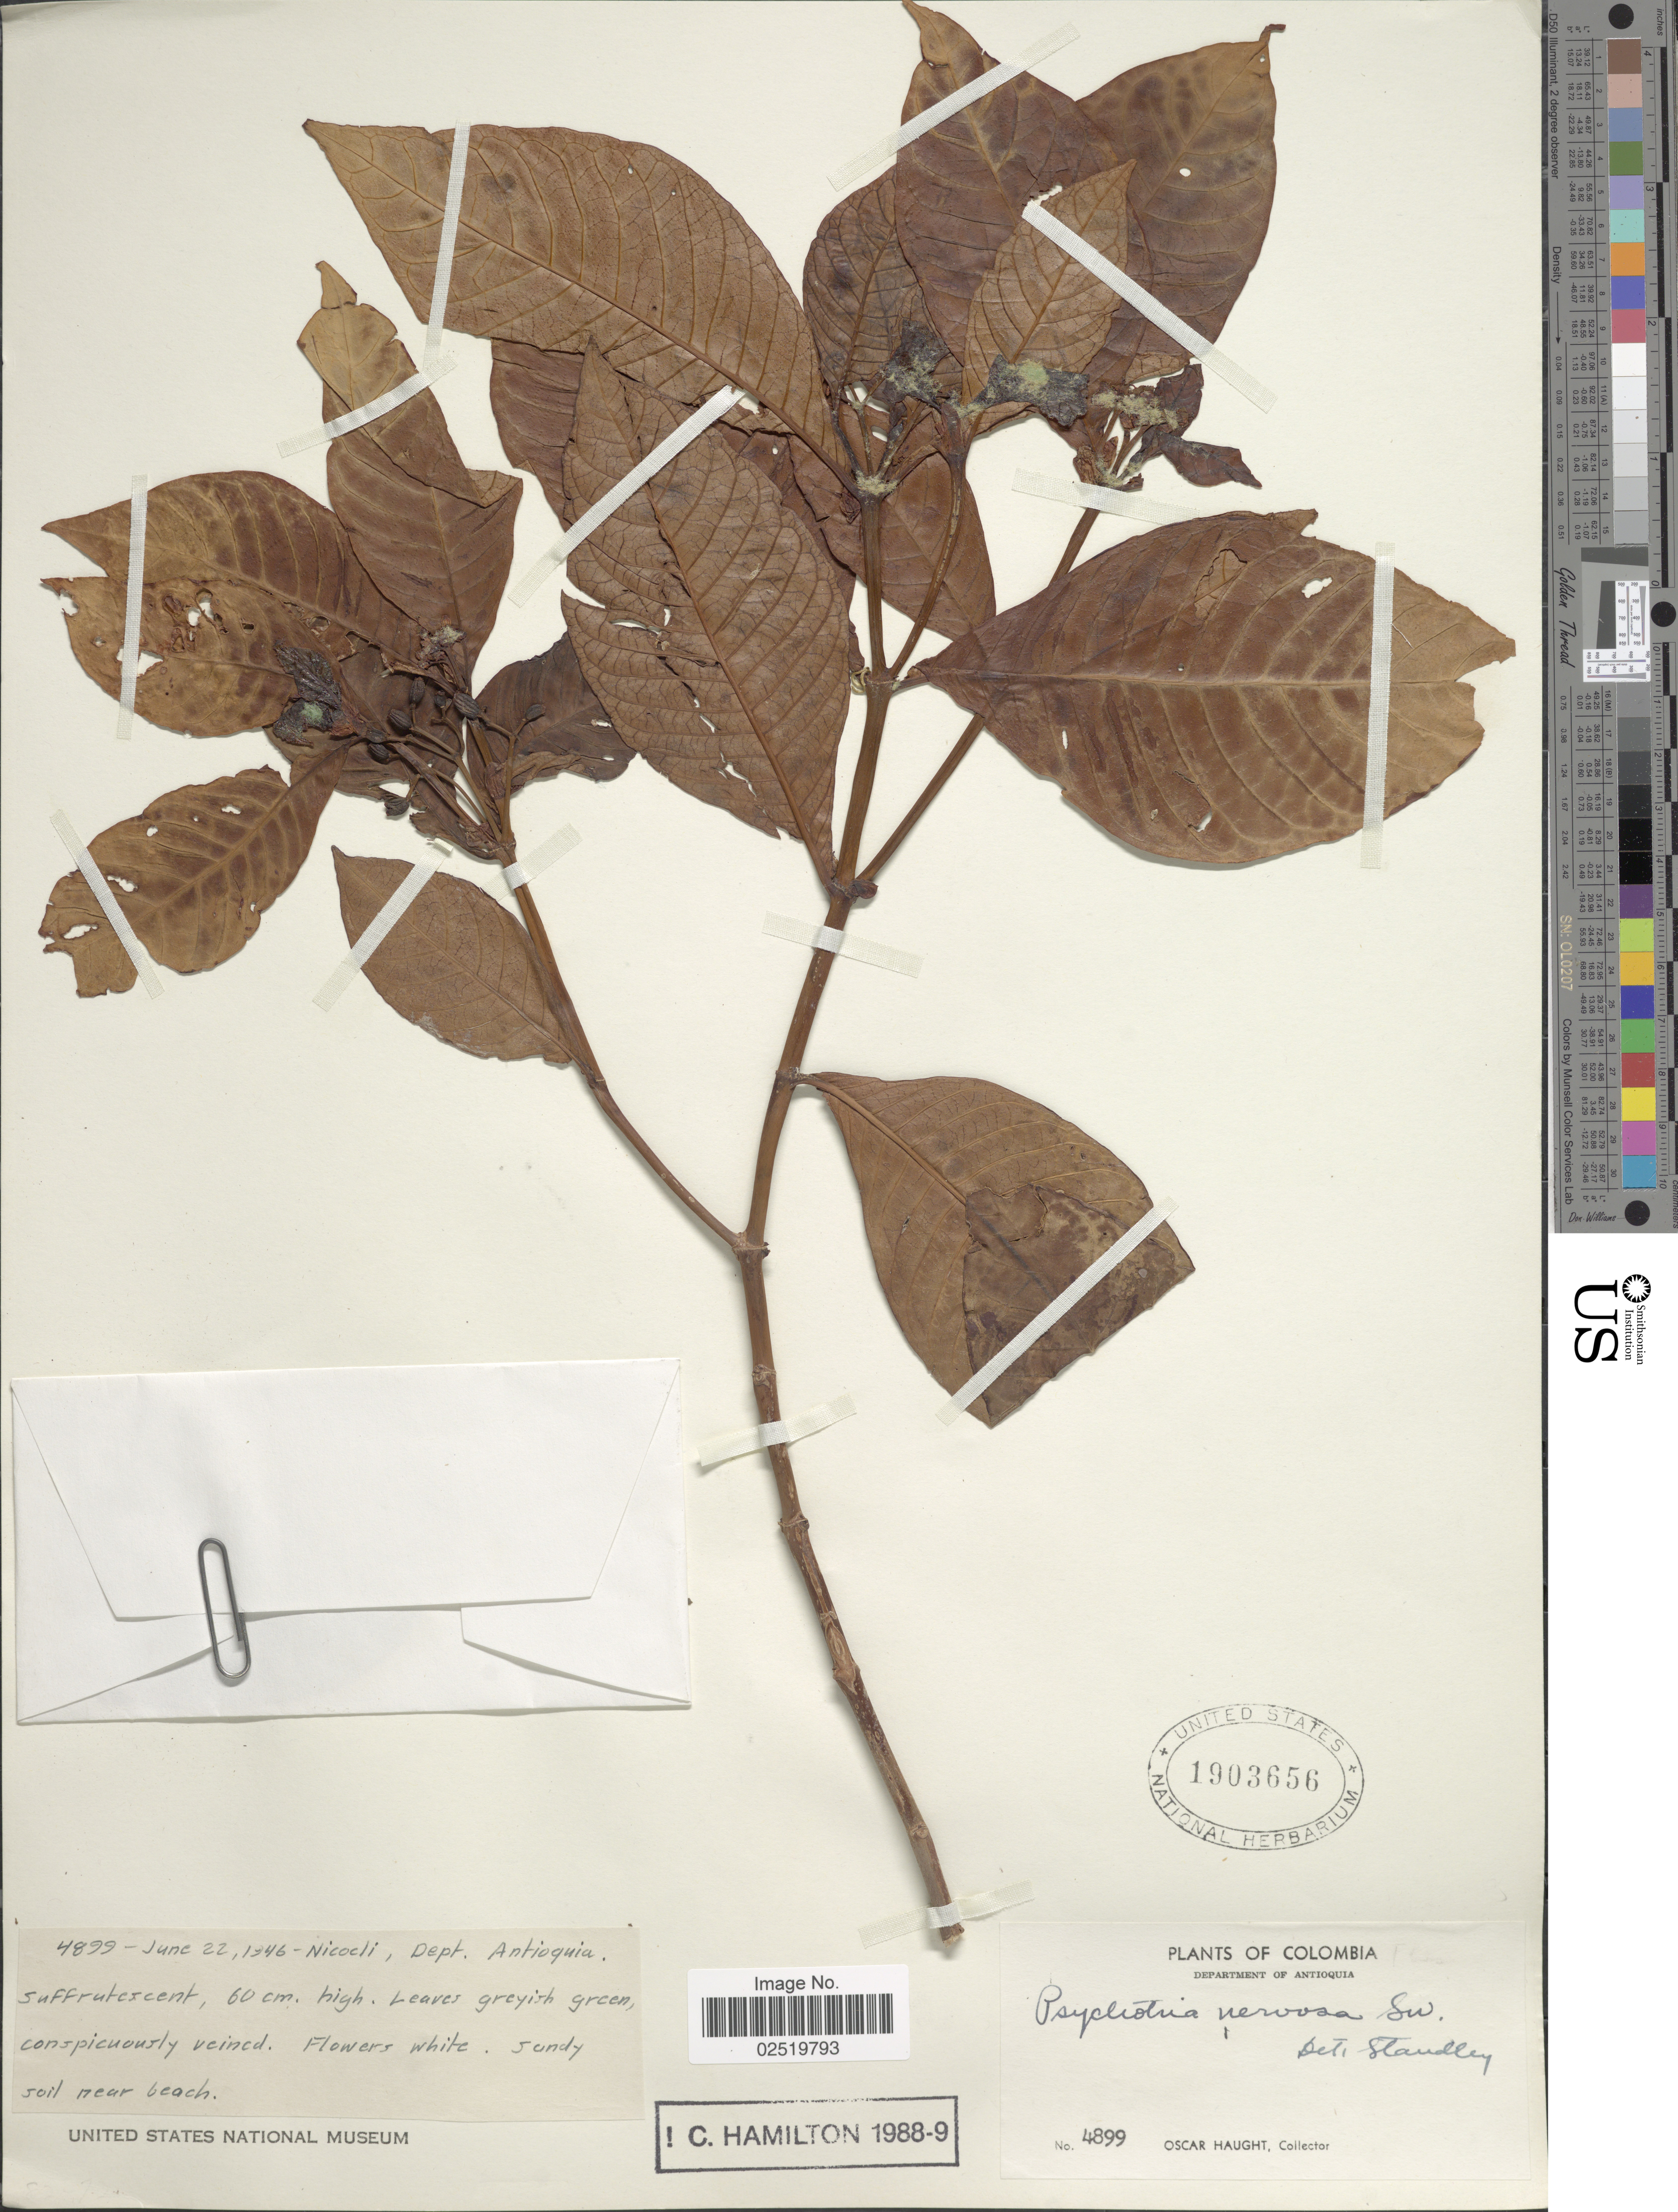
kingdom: Plantae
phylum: Tracheophyta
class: Magnoliopsida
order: Gentianales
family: Rubiaceae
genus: Psychotria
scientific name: Psychotria nervosa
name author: Sw.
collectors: O. L. Haught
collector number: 4899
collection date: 1946-06-22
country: Colombia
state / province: Antioquia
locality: Nicocli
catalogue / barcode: US 1903656